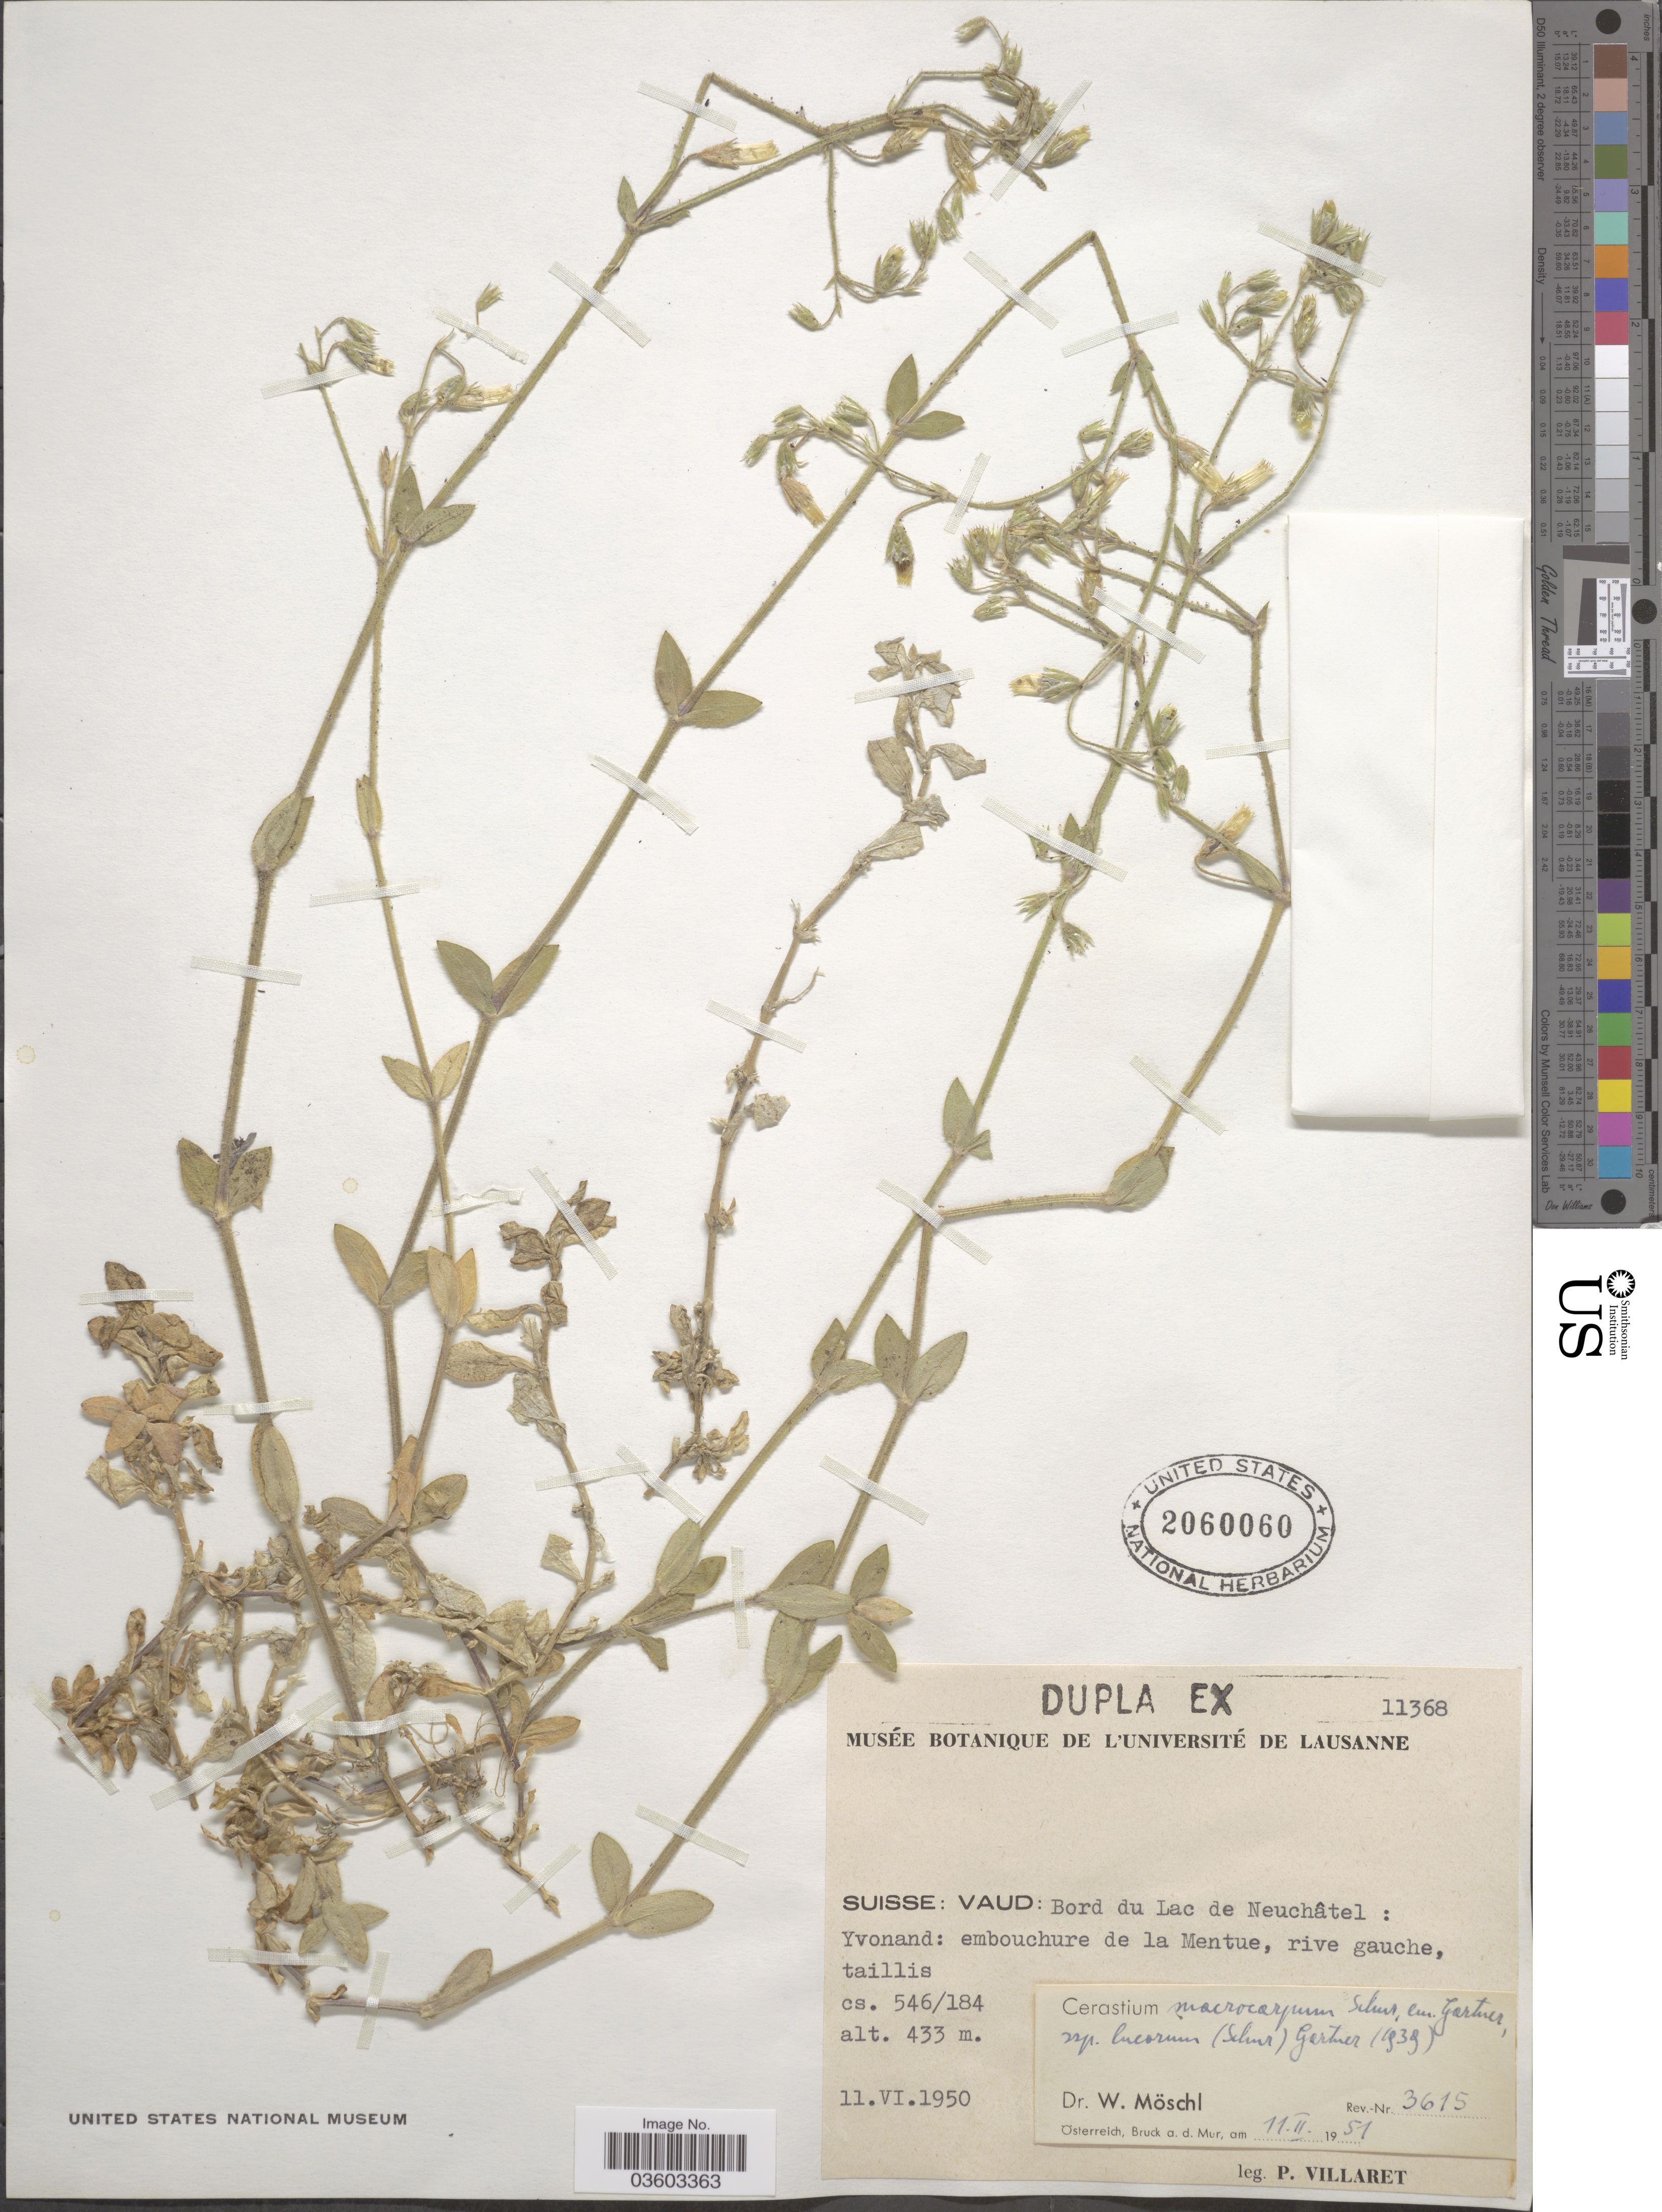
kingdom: Plantae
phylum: Tracheophyta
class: Magnoliopsida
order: Caryophyllales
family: Caryophyllaceae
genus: Cerastium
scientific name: Cerastium macrocarpum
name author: Schur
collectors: P. Villaret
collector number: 11368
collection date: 1950-06-11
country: Switzerland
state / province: Vaud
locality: Suisse: Bord du Lac de Neuchâtel: Yvonand: embouchure de la Mentue, rive gauche, taillis. Cs. 546/184.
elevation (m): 433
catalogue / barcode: US 2060060